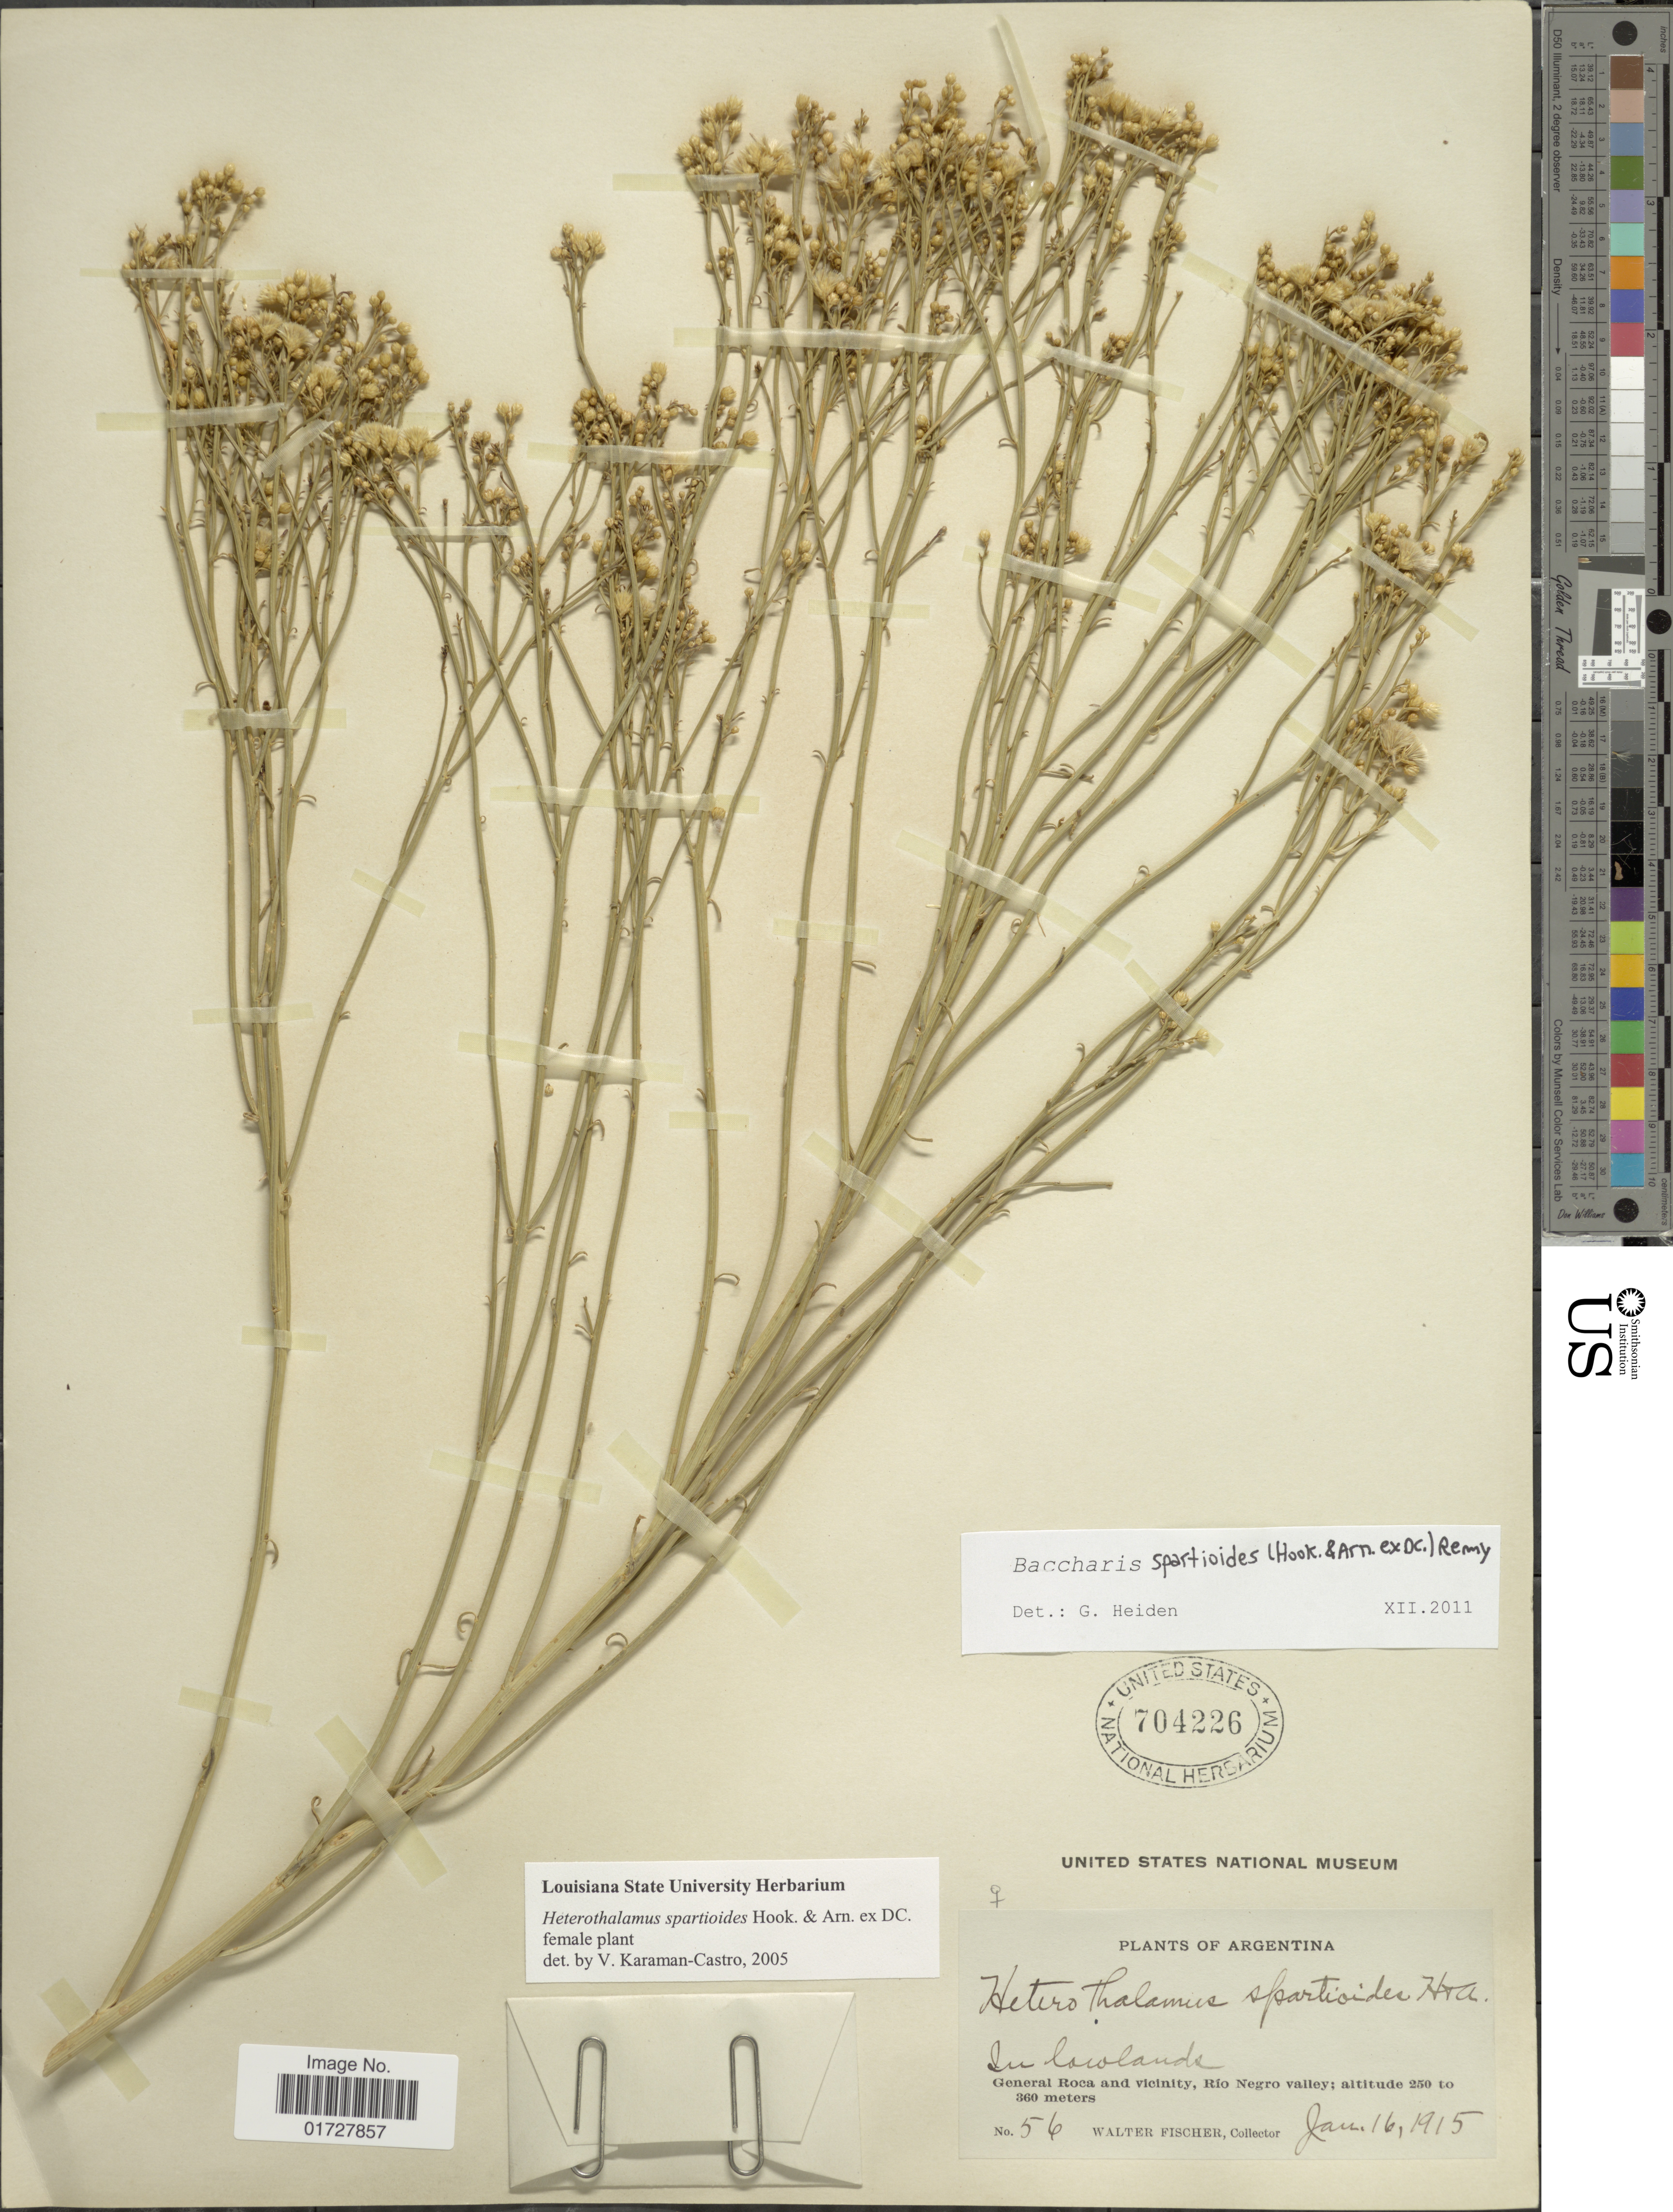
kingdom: Plantae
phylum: Tracheophyta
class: Magnoliopsida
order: Asterales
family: Asteraceae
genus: Baccharis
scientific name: Baccharis spartioides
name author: (Hook. & Arn. ex DC.) J. Rémy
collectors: W. Fischer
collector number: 56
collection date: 1915-01-16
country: Argentina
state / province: Rio Negro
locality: General Roca and vicinity, Rio Negro Valley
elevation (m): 250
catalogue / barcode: US 704226